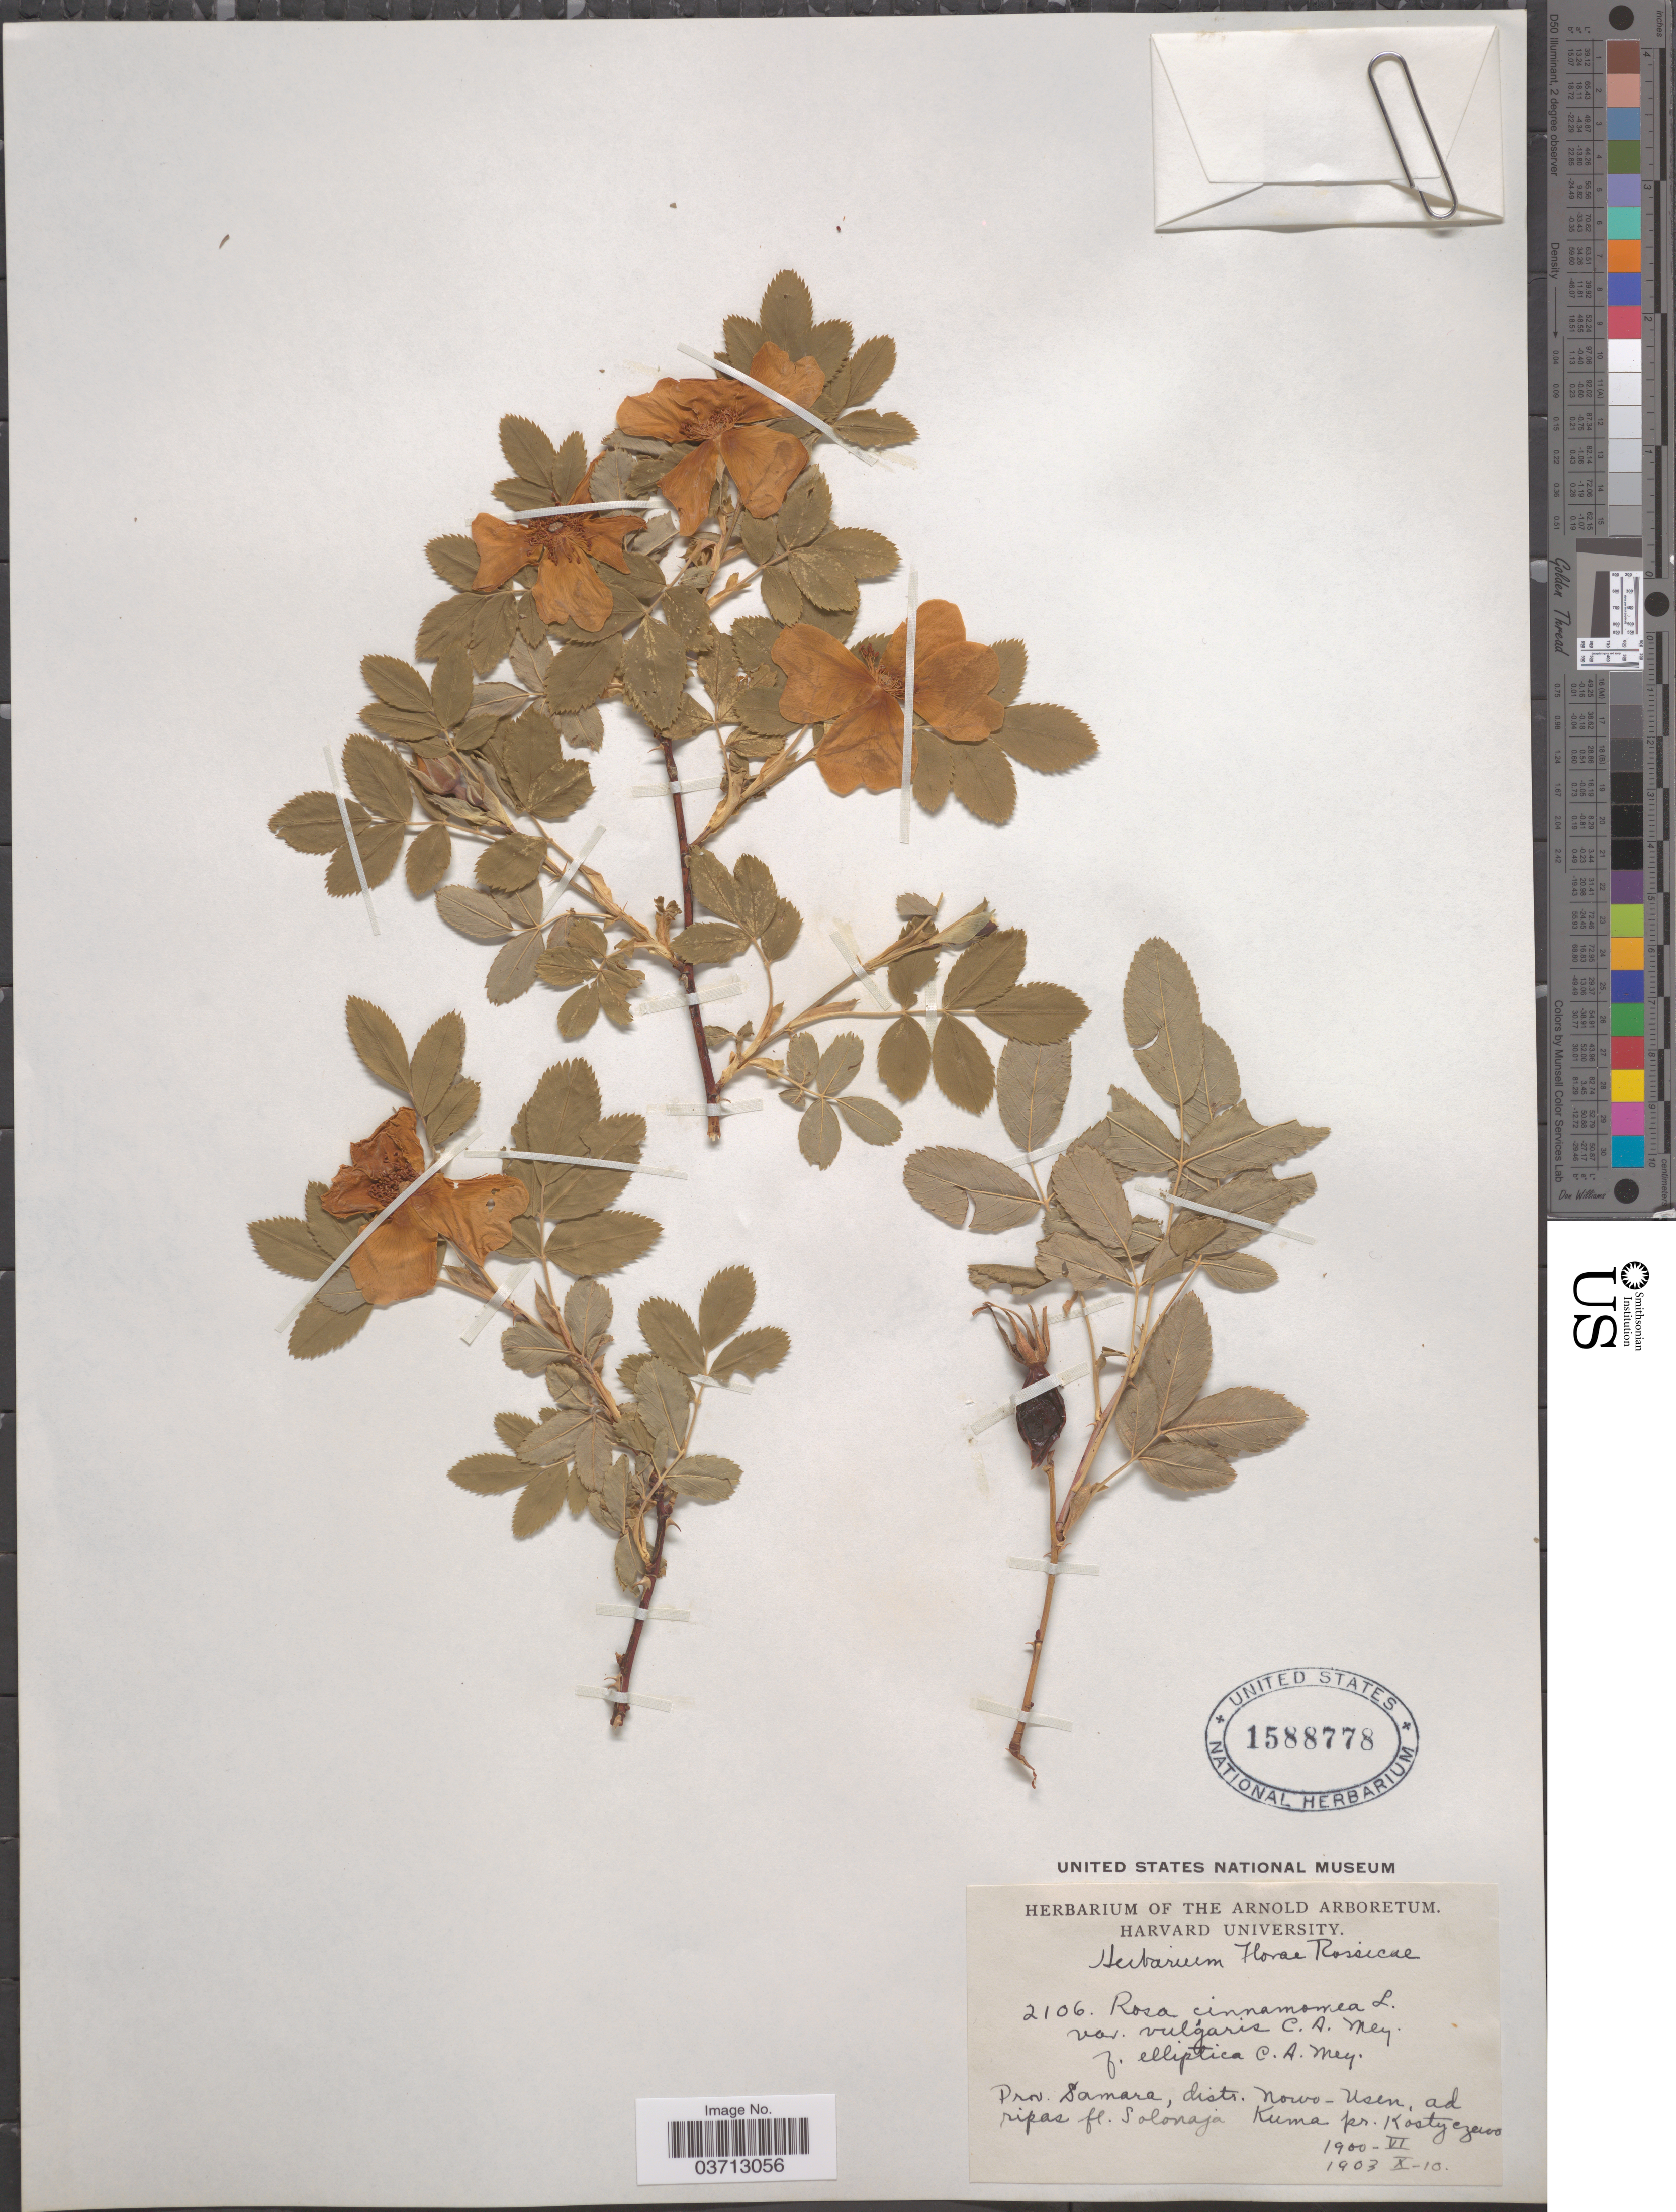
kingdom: Plantae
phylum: Tracheophyta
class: Magnoliopsida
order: Rosales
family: Rosaceae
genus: Rosa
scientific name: Rosa cinnamomea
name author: L.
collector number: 2106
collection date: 1900-06/1903-10-10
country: Russian Federation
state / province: Saratov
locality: Prov. Samara. Distr. Novo-Usen, ad ripas fl. Solonaja Kuma pr. Kostyczavo.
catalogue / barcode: US 1588778